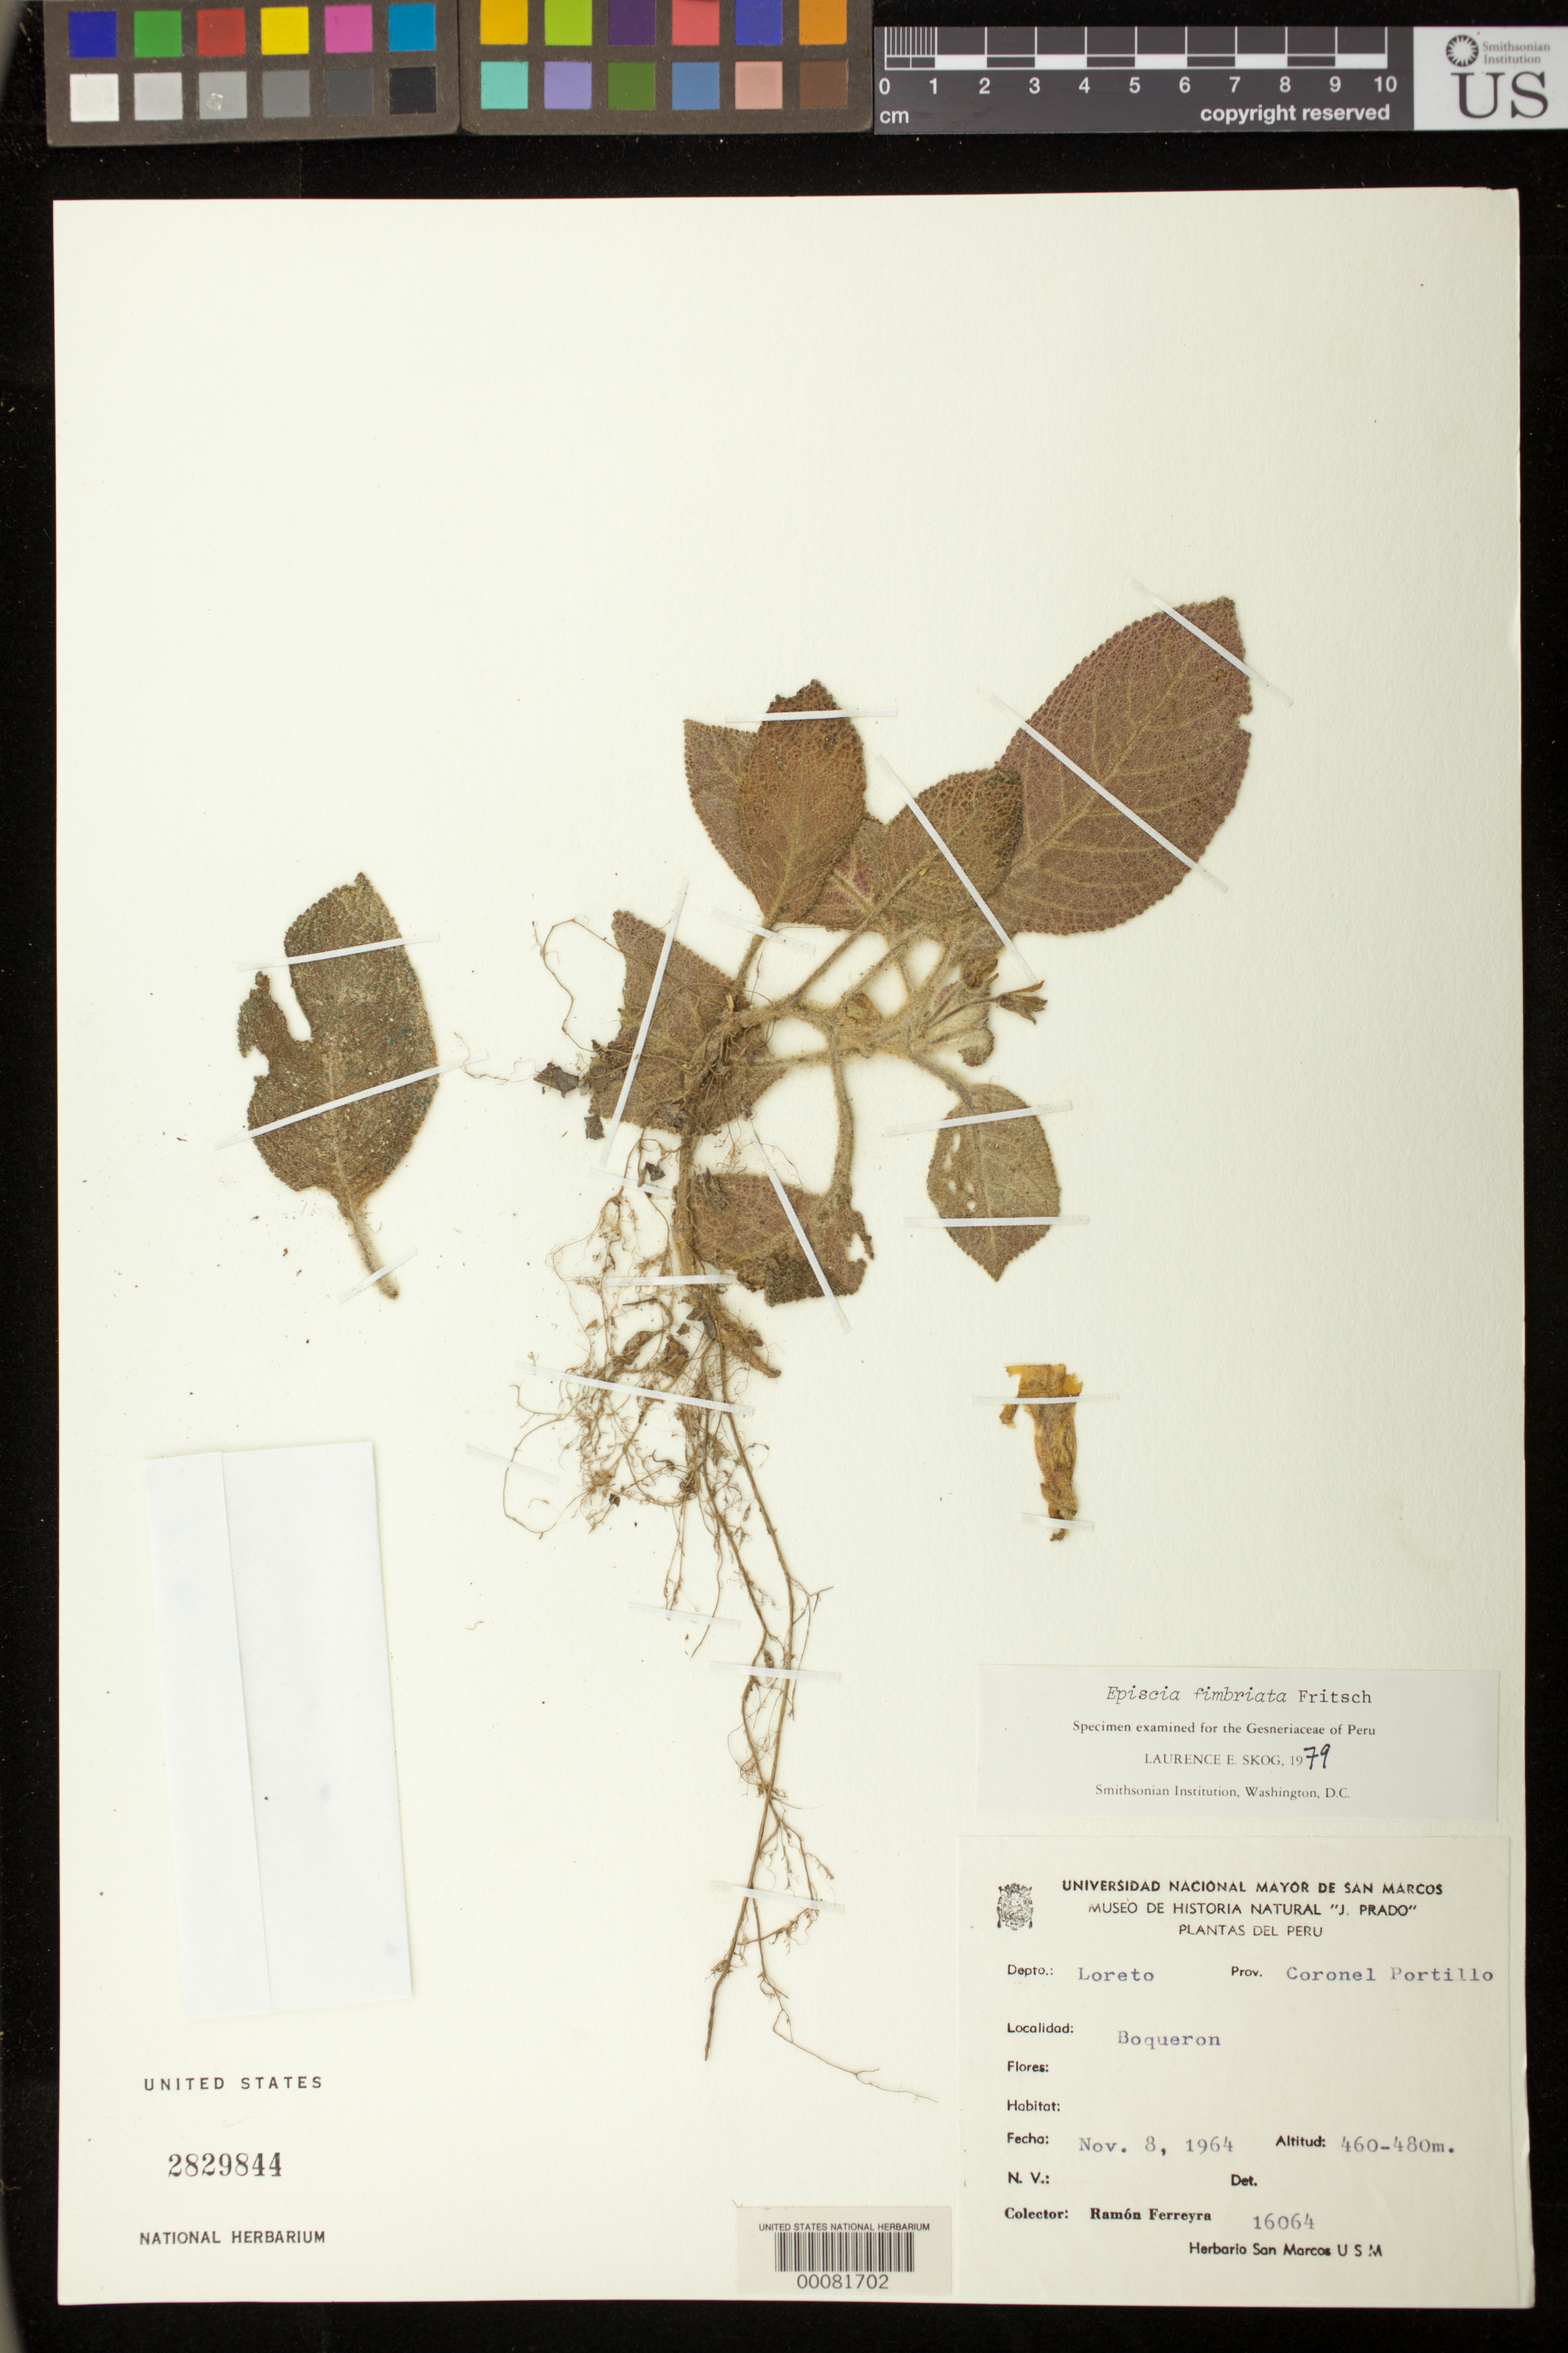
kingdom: Plantae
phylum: Tracheophyta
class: Magnoliopsida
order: Lamiales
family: Gesneriaceae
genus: Episcia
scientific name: Episcia fimbriata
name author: Fritsch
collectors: R. A. Ferreyra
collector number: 16064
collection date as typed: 08 Nov 1964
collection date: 1964-11-08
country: Peru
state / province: Loreto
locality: Prov. Coronel Portillo; Boqueron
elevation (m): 460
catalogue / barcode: US 2829844